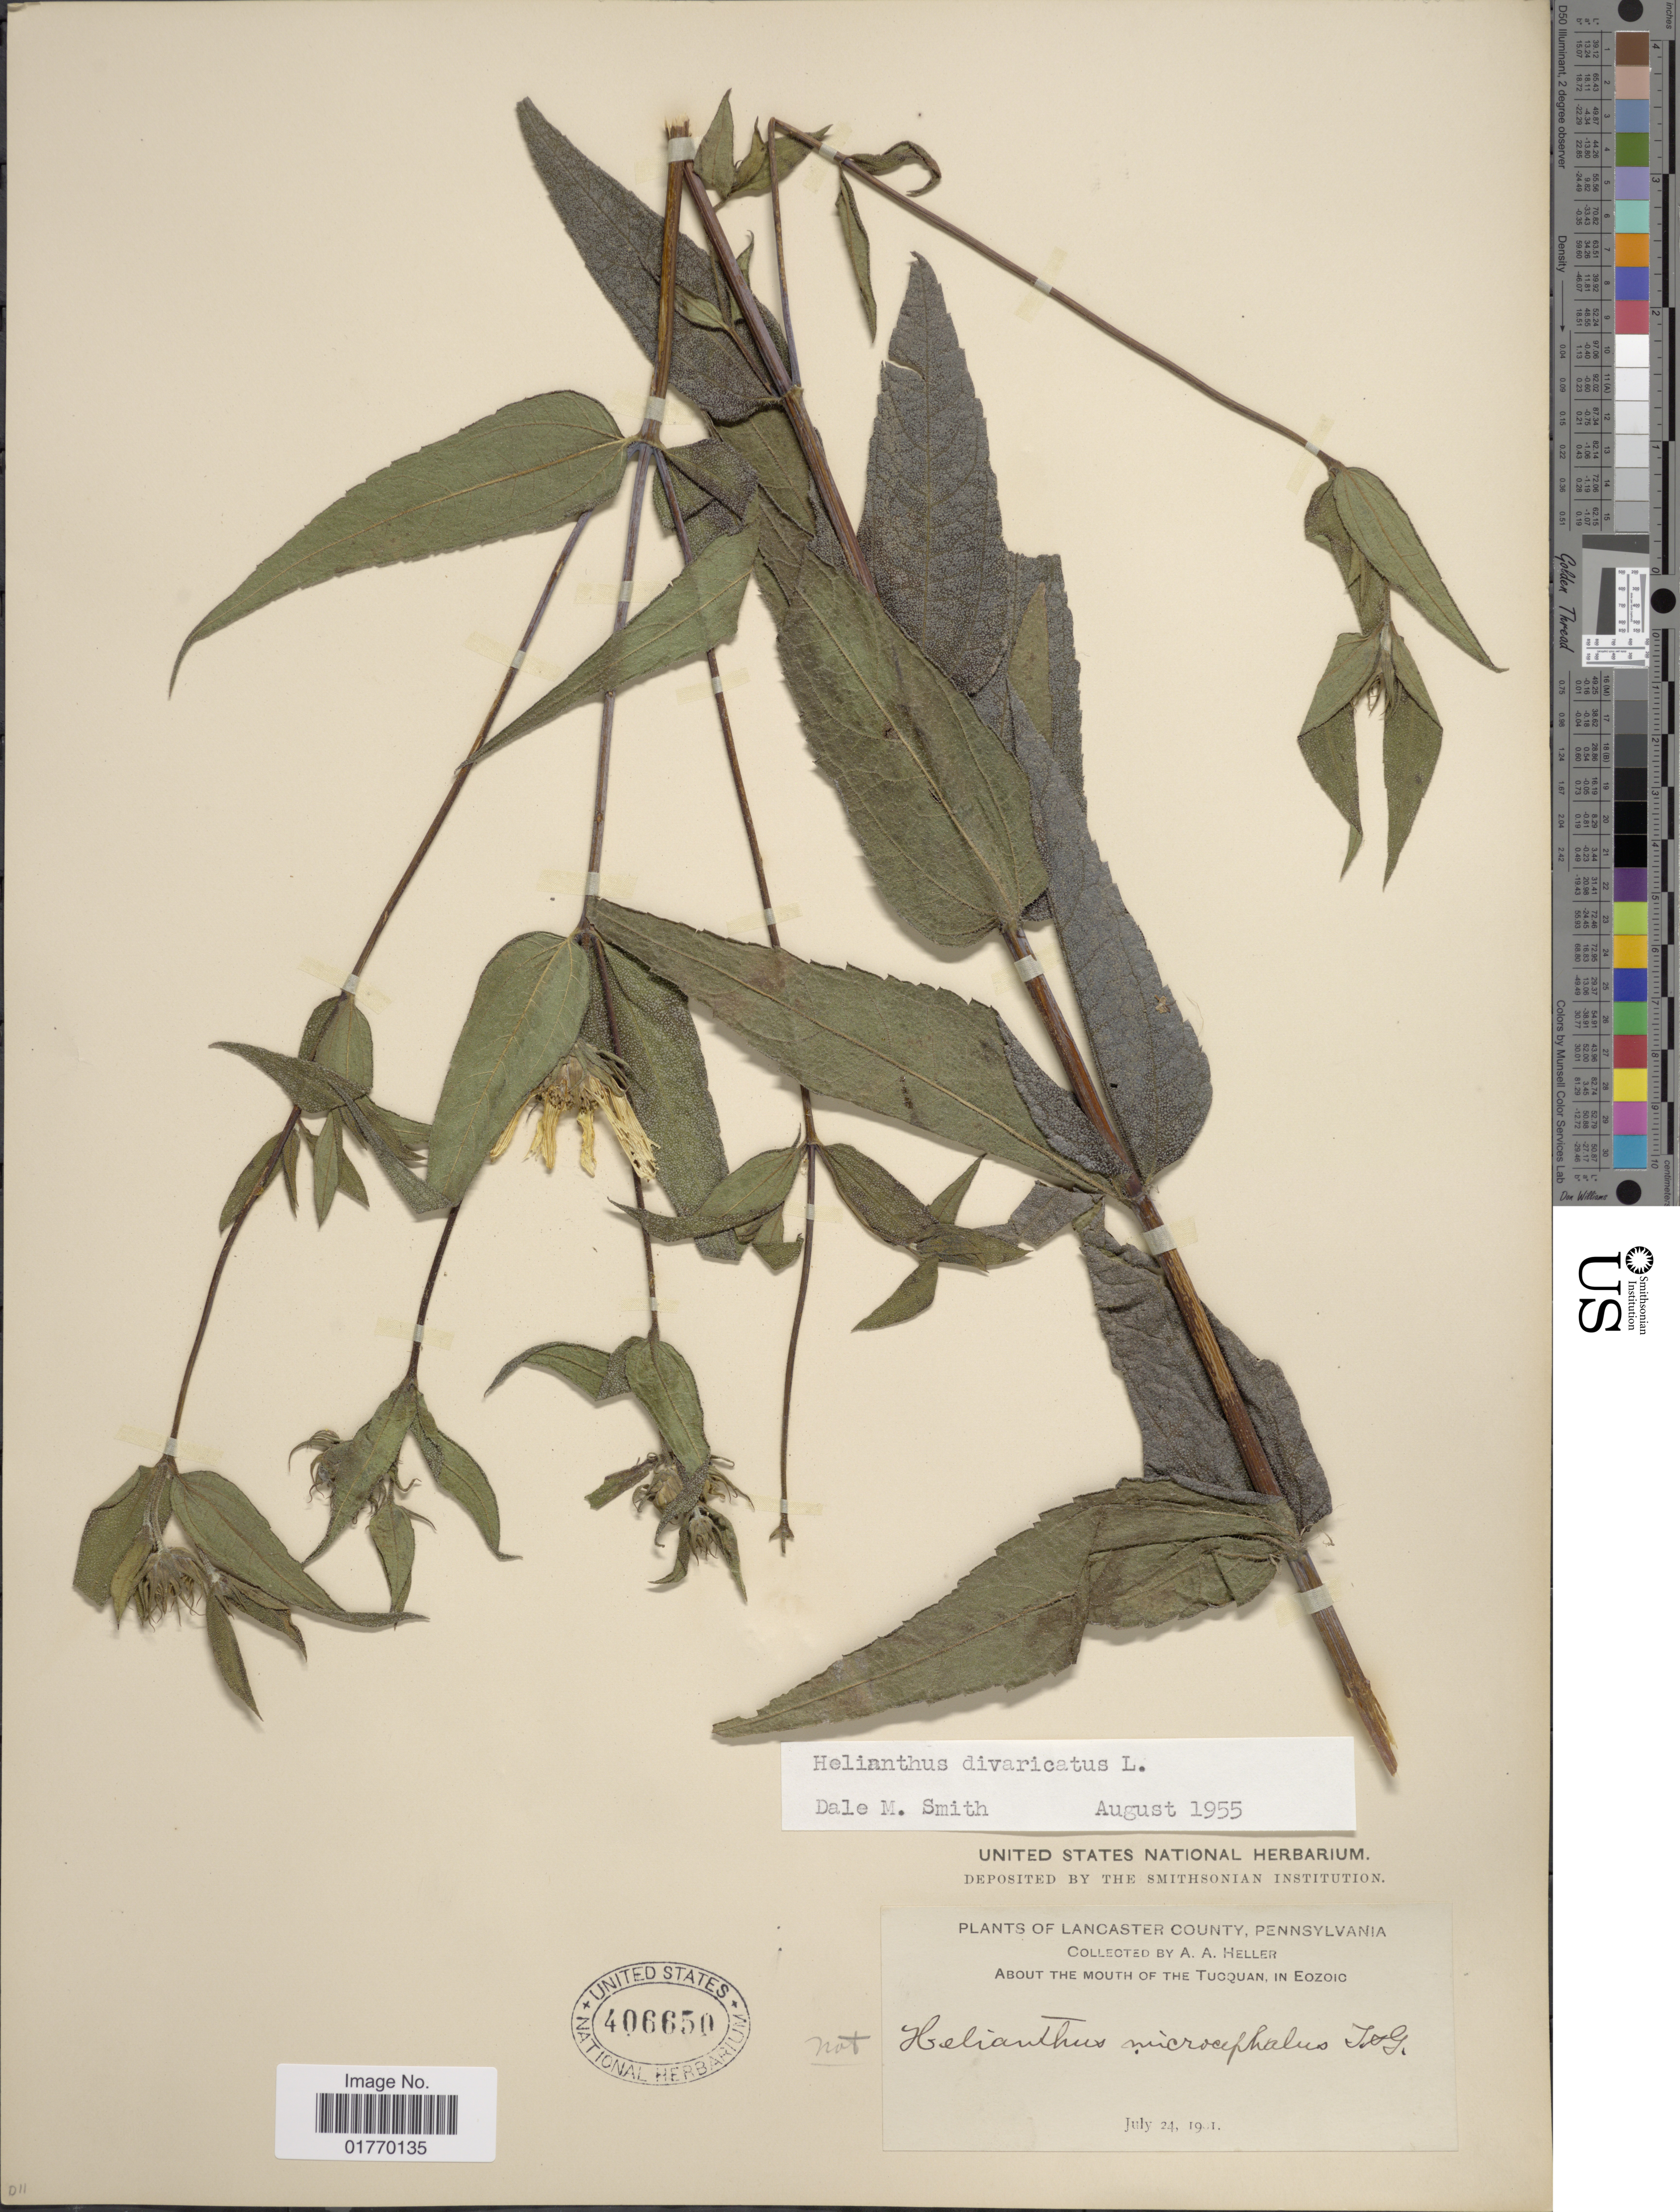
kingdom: Plantae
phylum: Tracheophyta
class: Magnoliopsida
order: Asterales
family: Asteraceae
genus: Helianthus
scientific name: Helianthus divaricatus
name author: L.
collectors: A. A. Heller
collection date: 1901-07-24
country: United States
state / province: Pennsylvania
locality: Lancaster County, About The MOuth of The Tucquan, In Eozoic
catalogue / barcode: US 406650